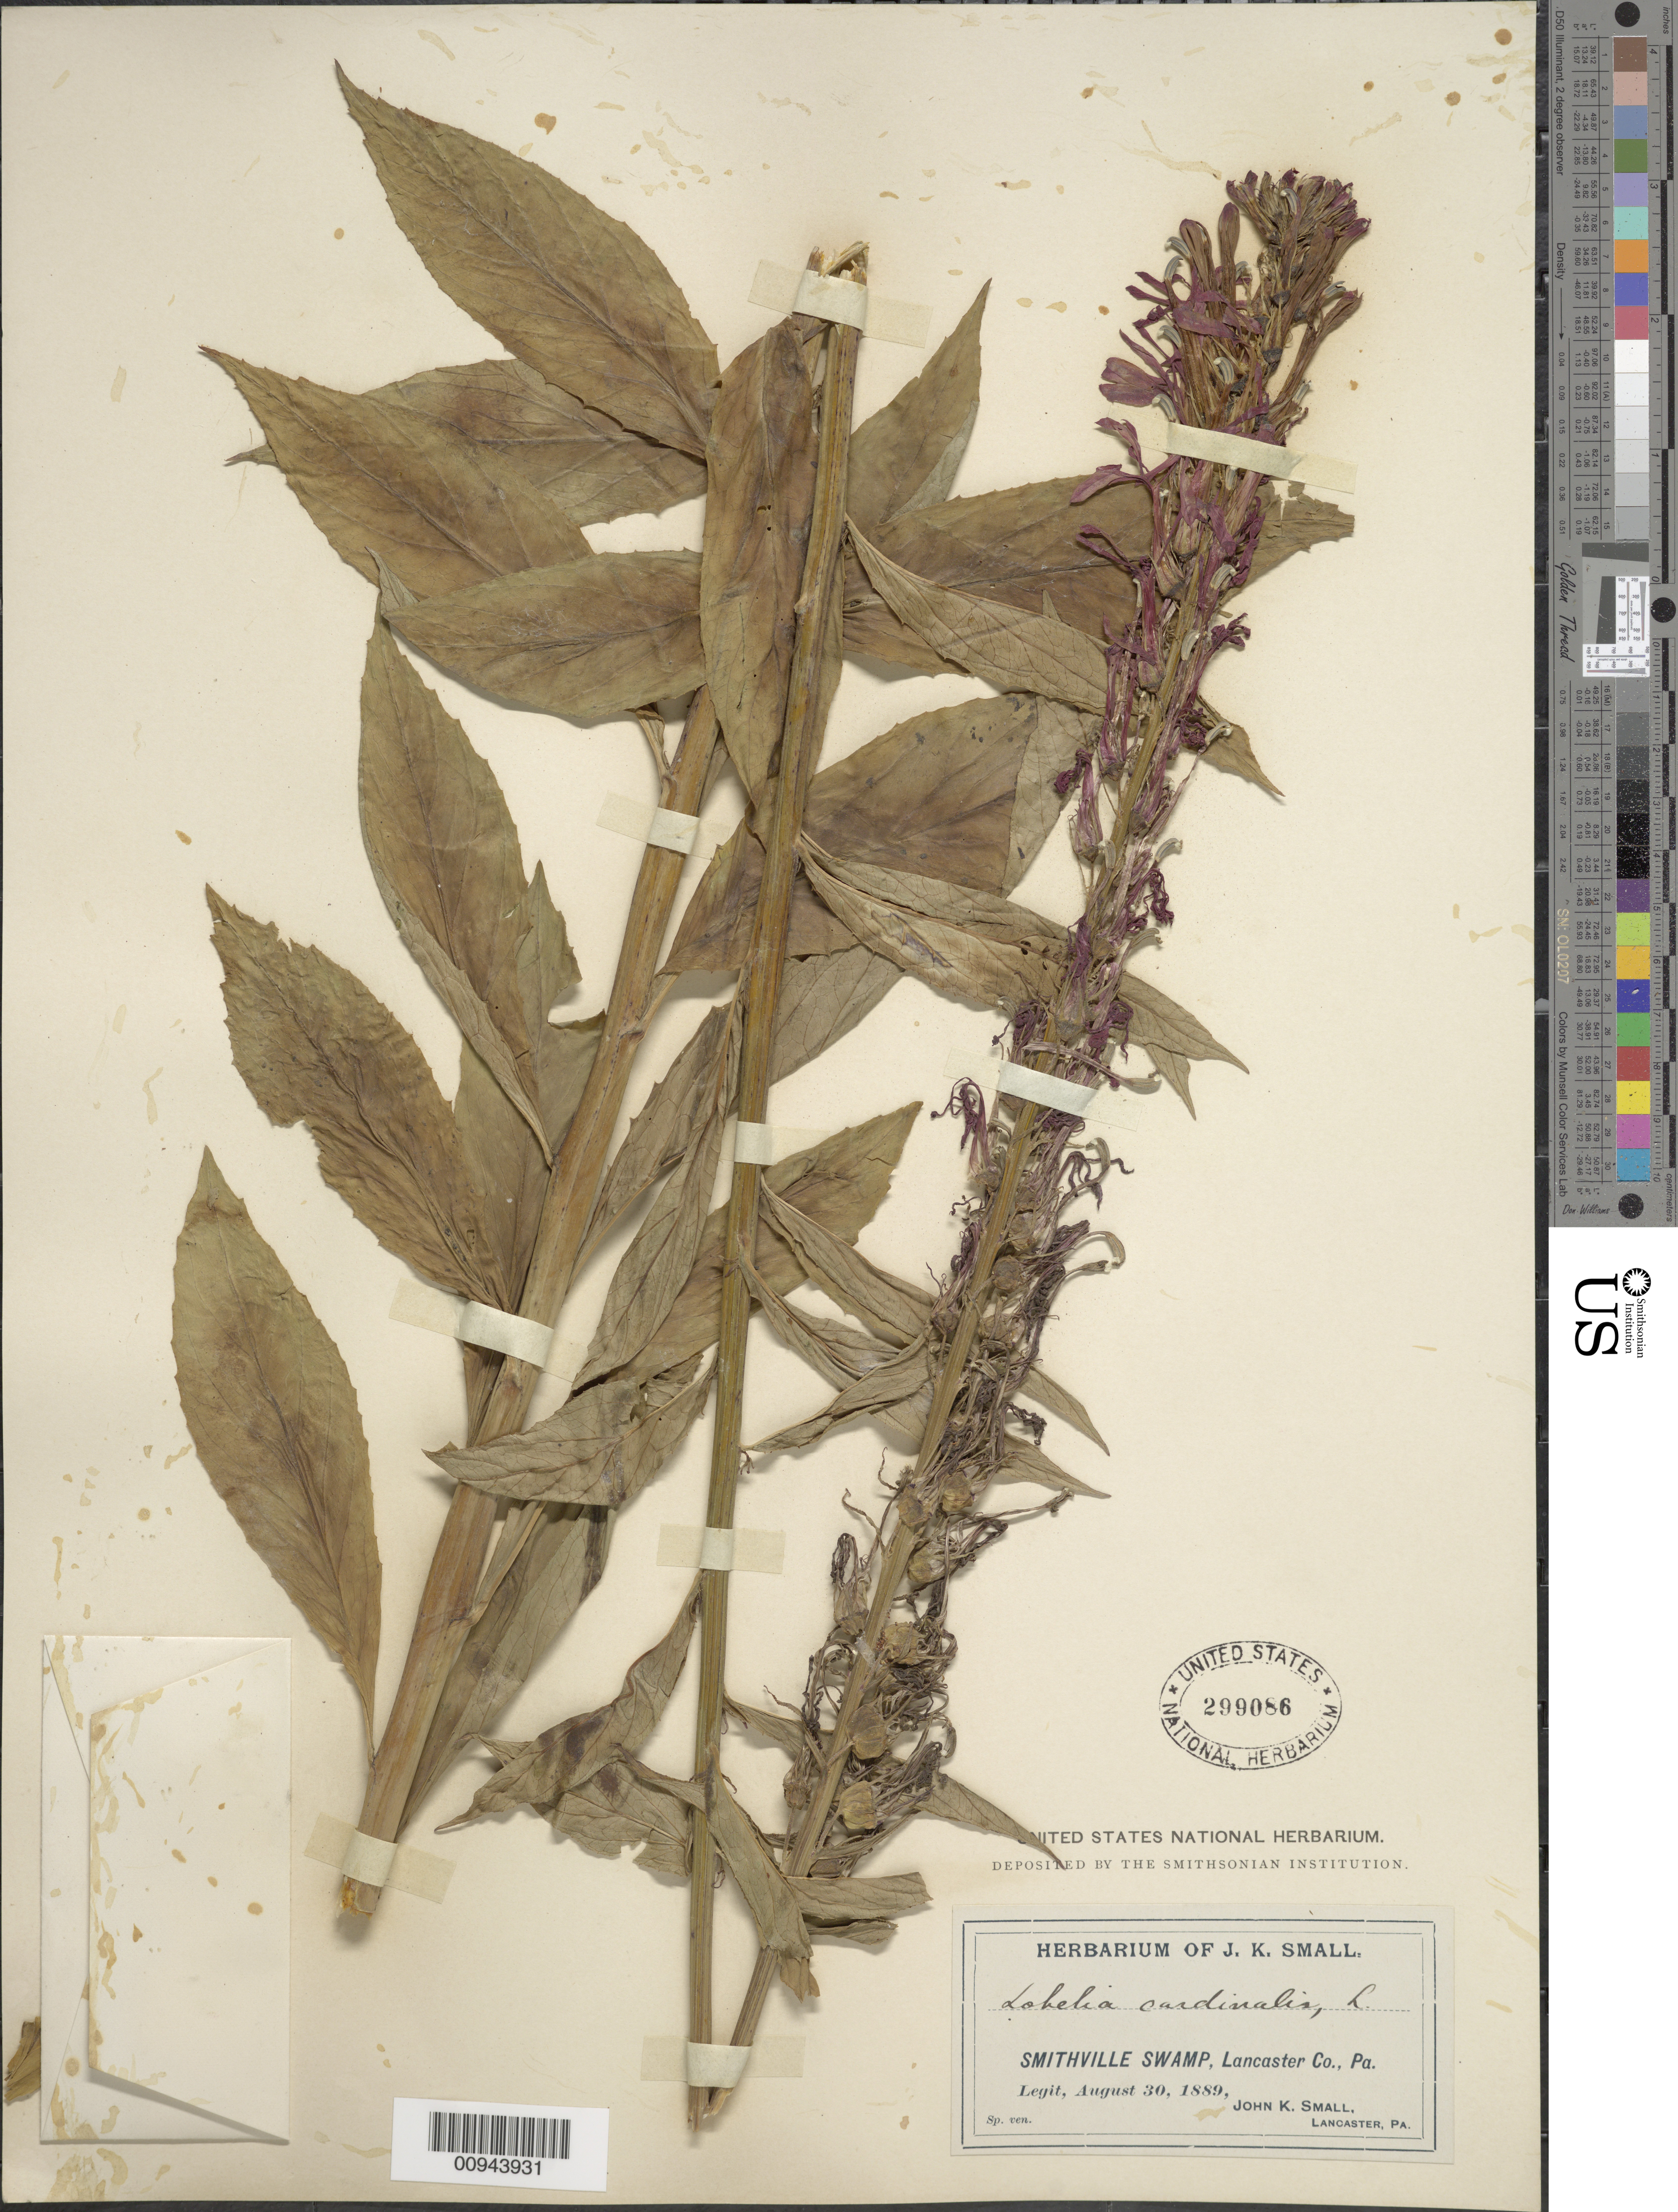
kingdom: Plantae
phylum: Tracheophyta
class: Magnoliopsida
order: Asterales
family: Campanulaceae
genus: Lobelia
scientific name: Lobelia cardinalis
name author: L.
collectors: J. K. Small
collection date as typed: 30 Aug 1889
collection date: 1889-08-30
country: United States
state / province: Pennsylvania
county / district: Lancaster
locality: Smithville Swamp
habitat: swamp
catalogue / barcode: US 299086